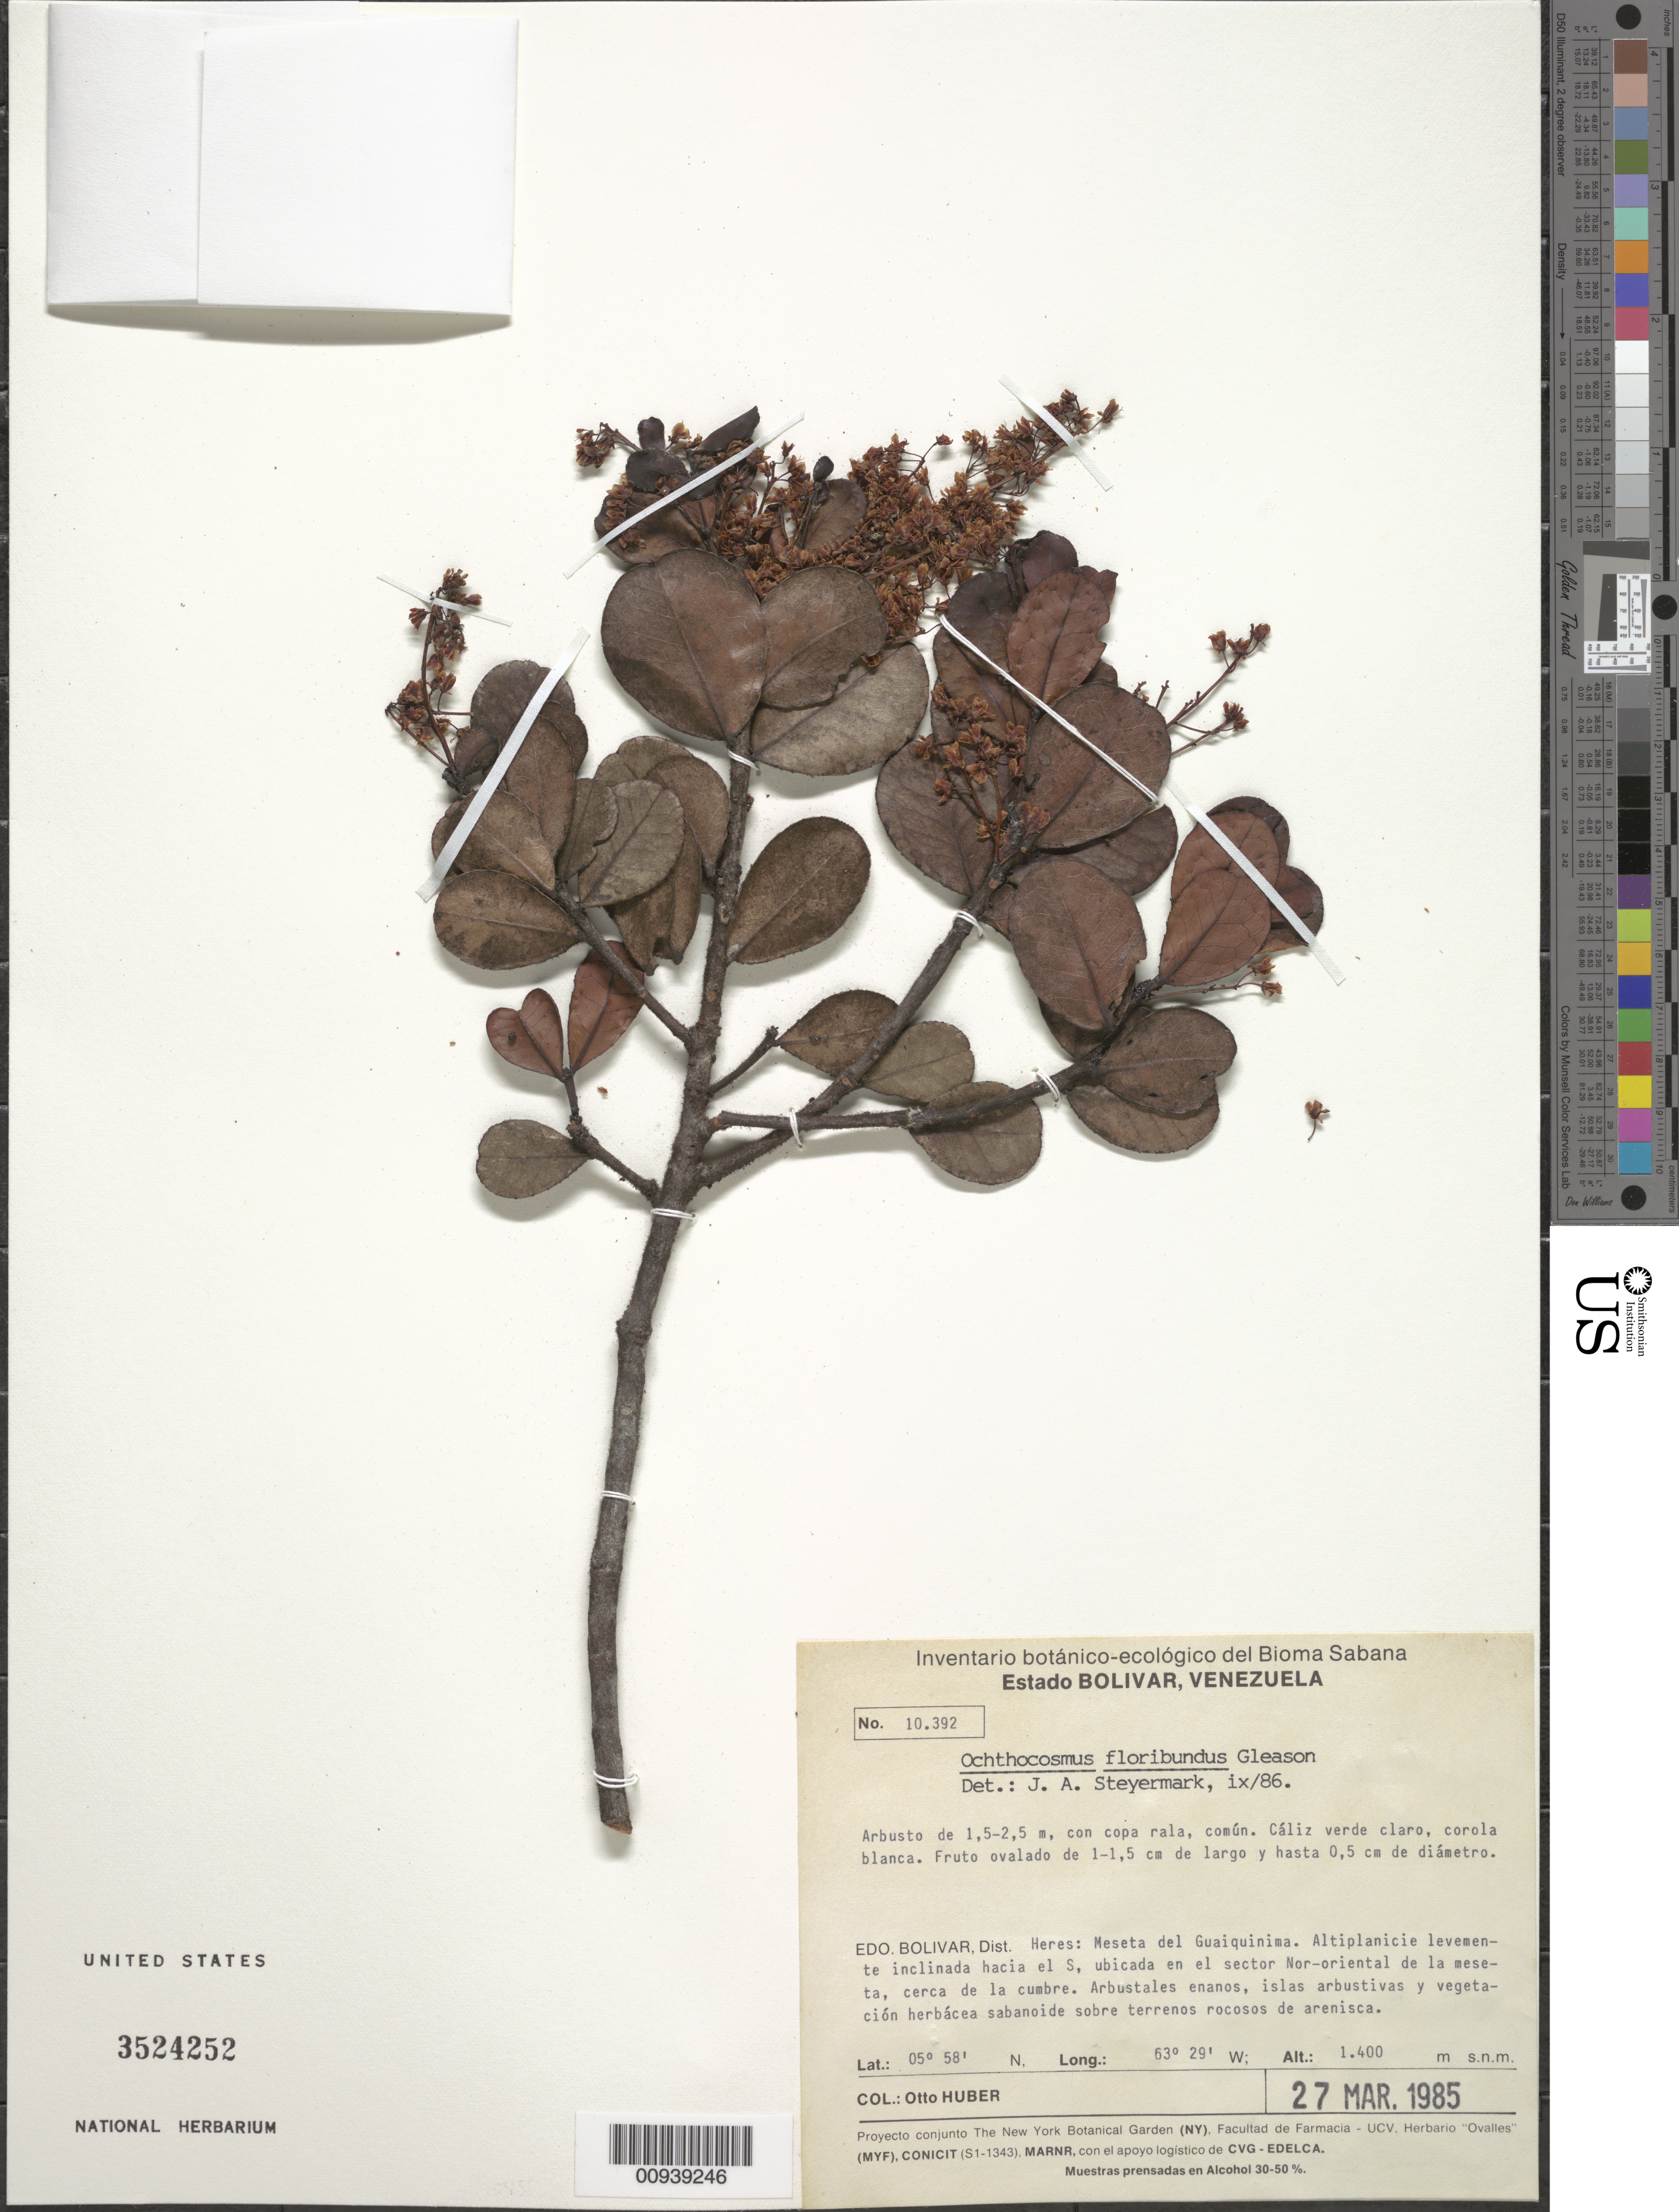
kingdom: Plantae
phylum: Tracheophyta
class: Magnoliopsida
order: Malpighiales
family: Ixonanthaceae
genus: Ochthocosmus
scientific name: Ochthocosmus floribundus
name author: Gleason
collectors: O. Huber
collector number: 10392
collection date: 1985-03-27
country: Venezuela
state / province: Bolivar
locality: Dist. Heres: Meseta del Guaiquinima. Altiplanicie levemente inclinada hacia el S, ubicada en el sector Nor-oriental de la meseta, cerca de la cumbre.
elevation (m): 1400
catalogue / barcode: US 3524252